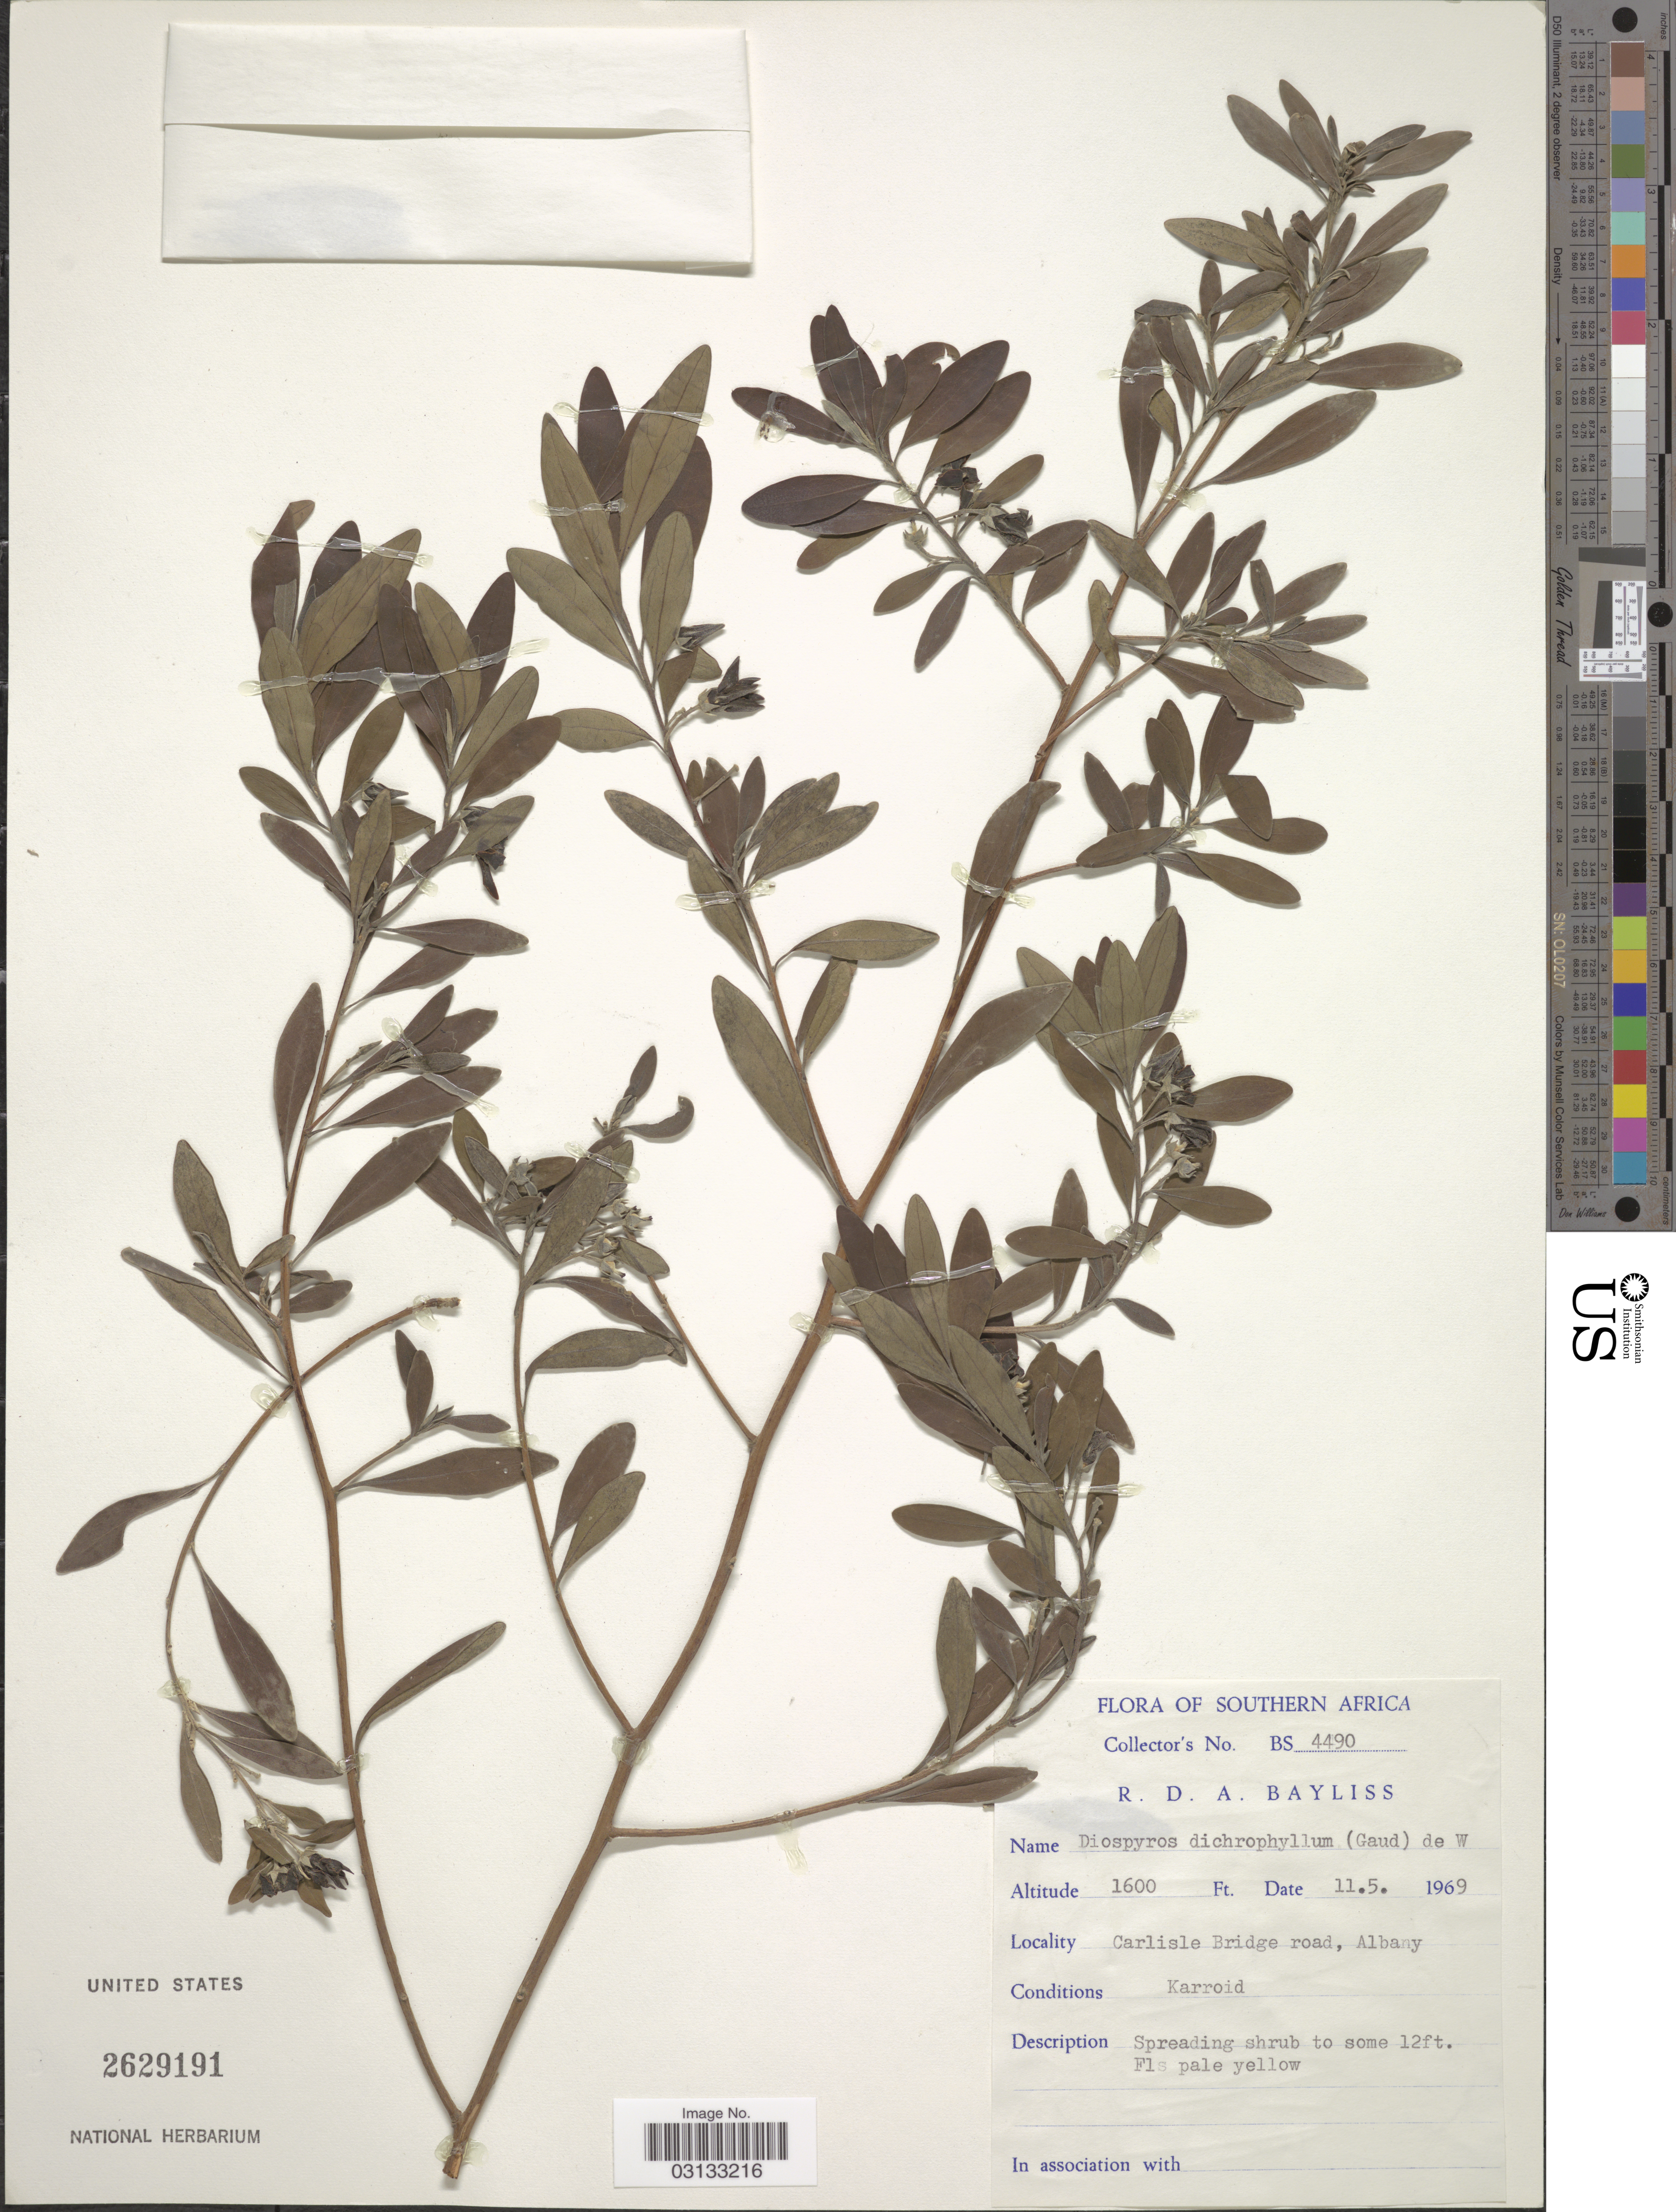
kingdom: Plantae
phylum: Tracheophyta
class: Magnoliopsida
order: Ericales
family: Ebenaceae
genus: Diospyros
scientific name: Diospyros dichrophylla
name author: (Gand.) De Winter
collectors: R. Bayliss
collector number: BS4490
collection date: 1969-05-11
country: South Africa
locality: Southern Africa, Carlisle Bridge road, Albany.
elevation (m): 488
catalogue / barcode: US 2629191